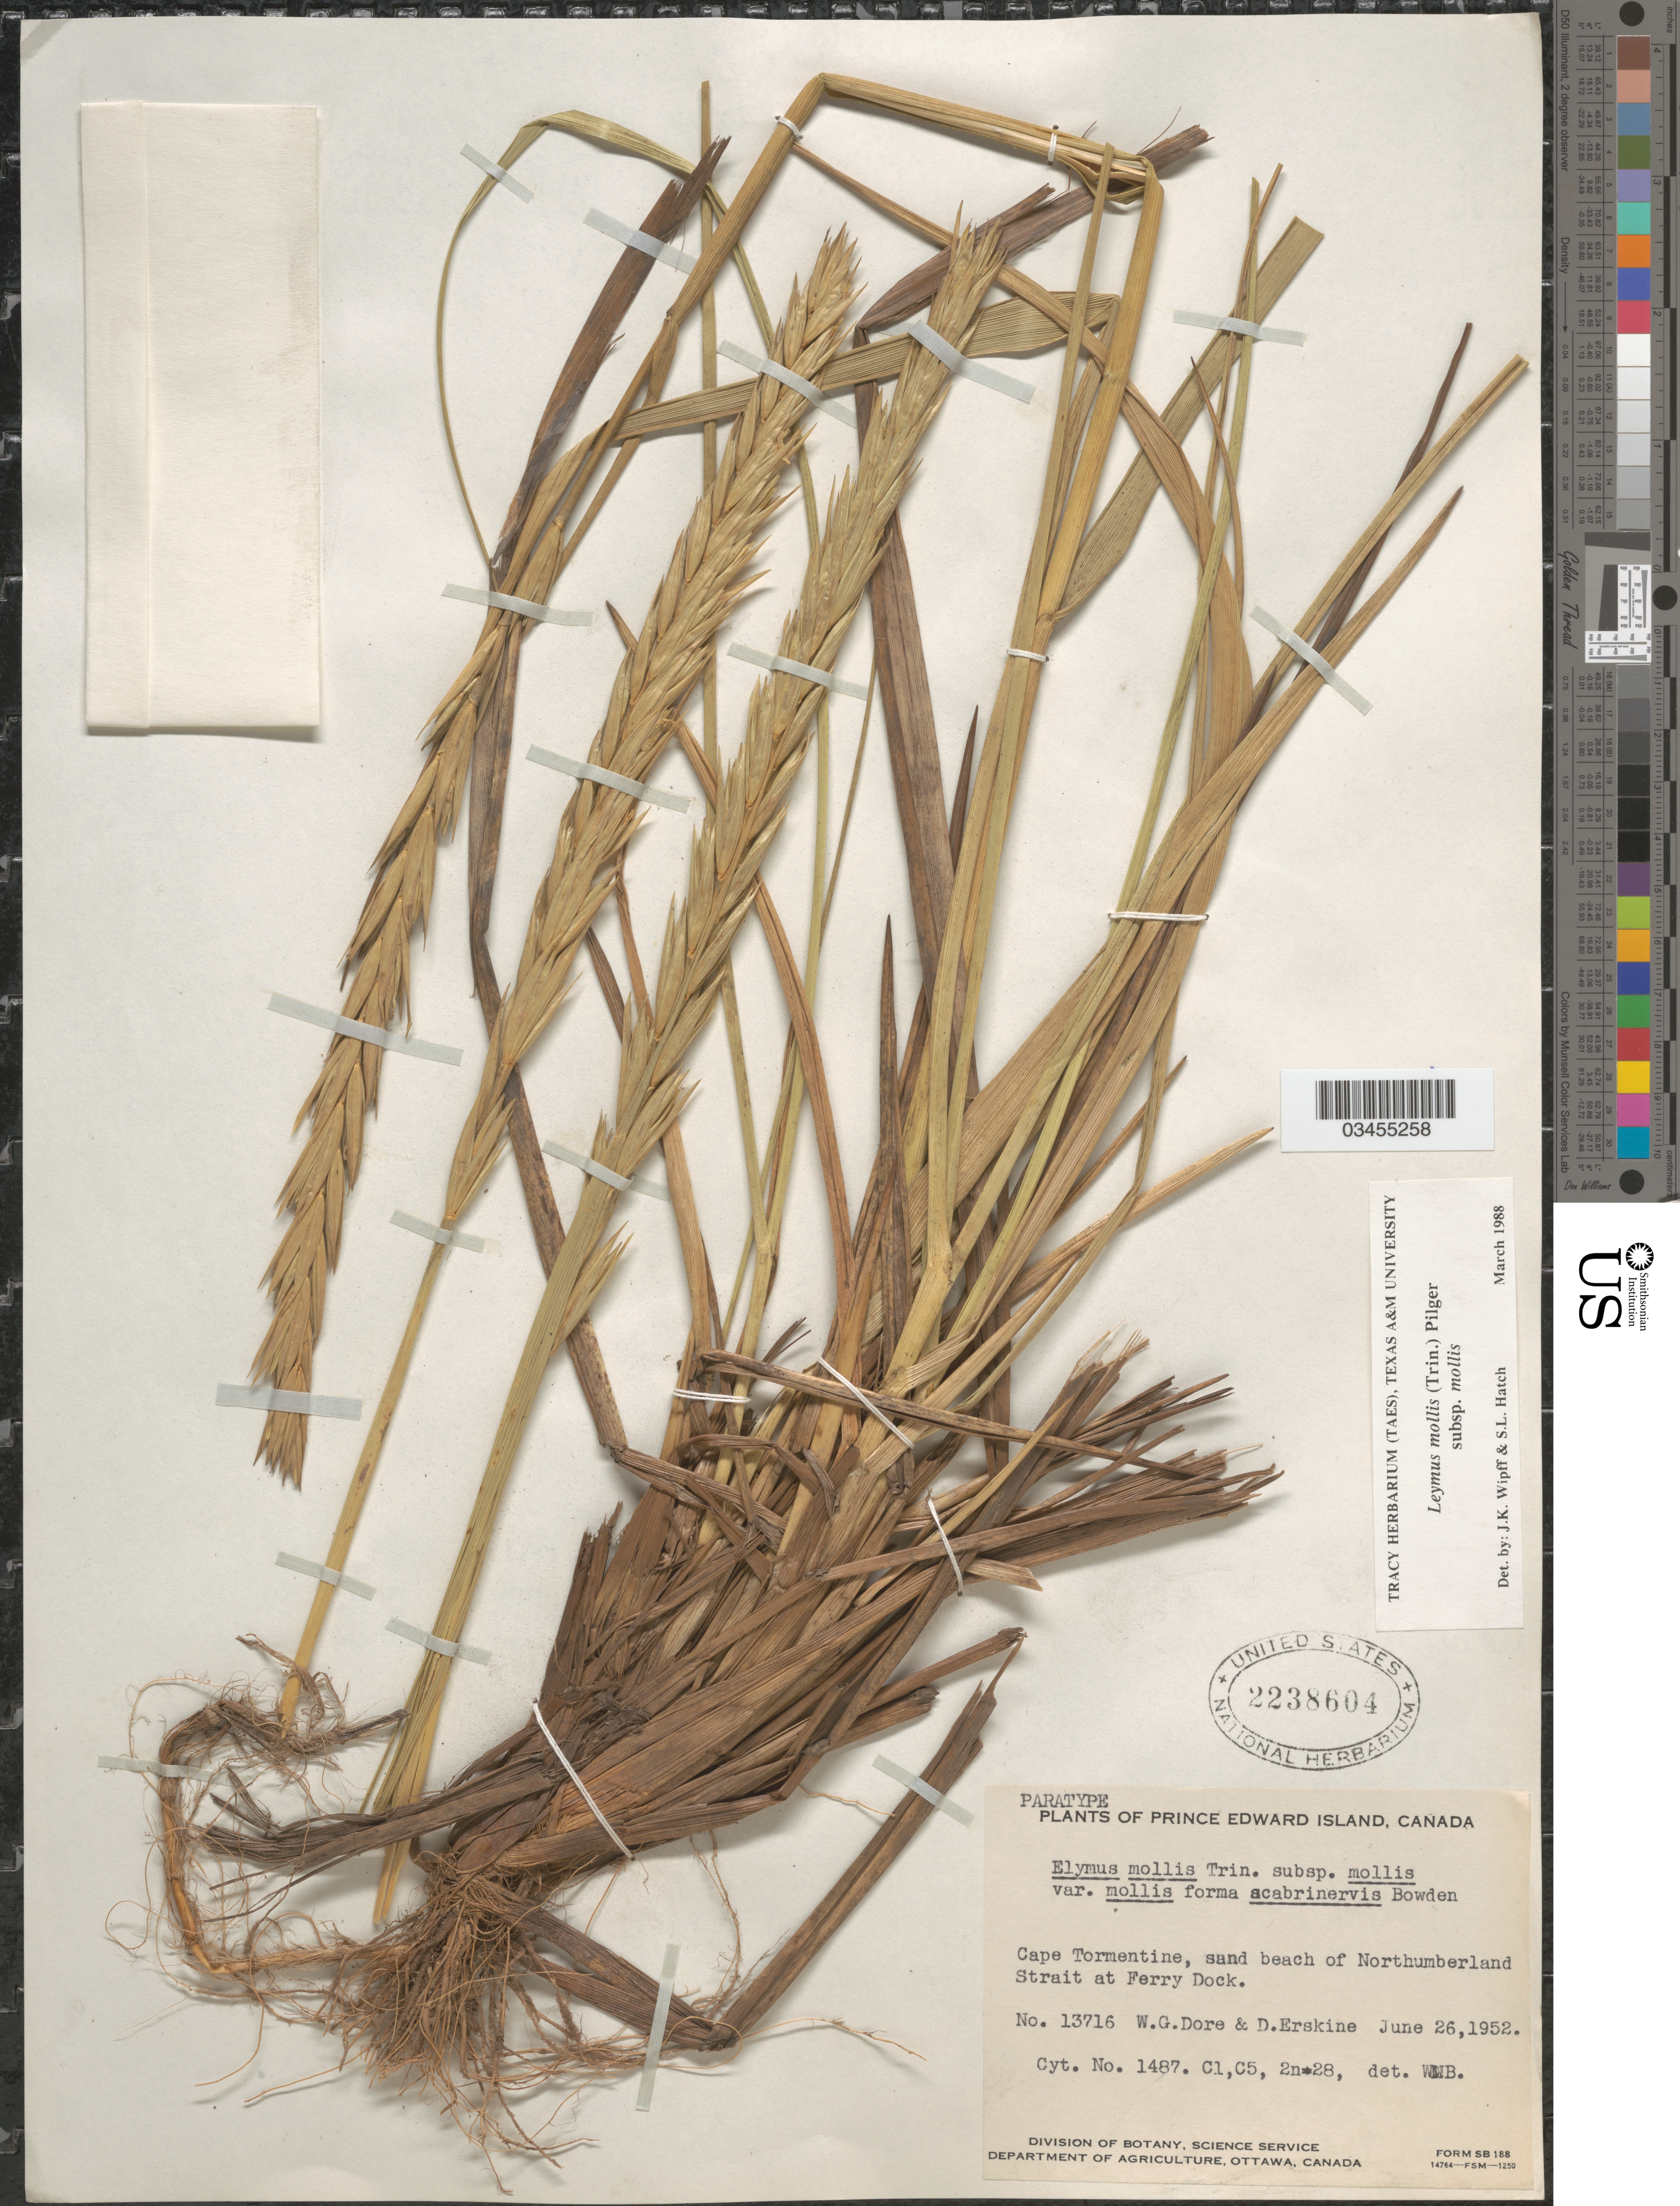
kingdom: Plantae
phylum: Tracheophyta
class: Liliopsida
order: Poales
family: Poaceae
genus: Leymus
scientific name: Leymus mollis subsp. mollis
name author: (Trin.) Pilg.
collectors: W. Dore & D. Erskine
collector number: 13716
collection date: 1952-06-26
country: Canada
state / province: Prince Edward Island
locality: Cape Tormentine, sand beach of Northumberland. Strait at Ferry Dock.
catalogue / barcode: US 2238604